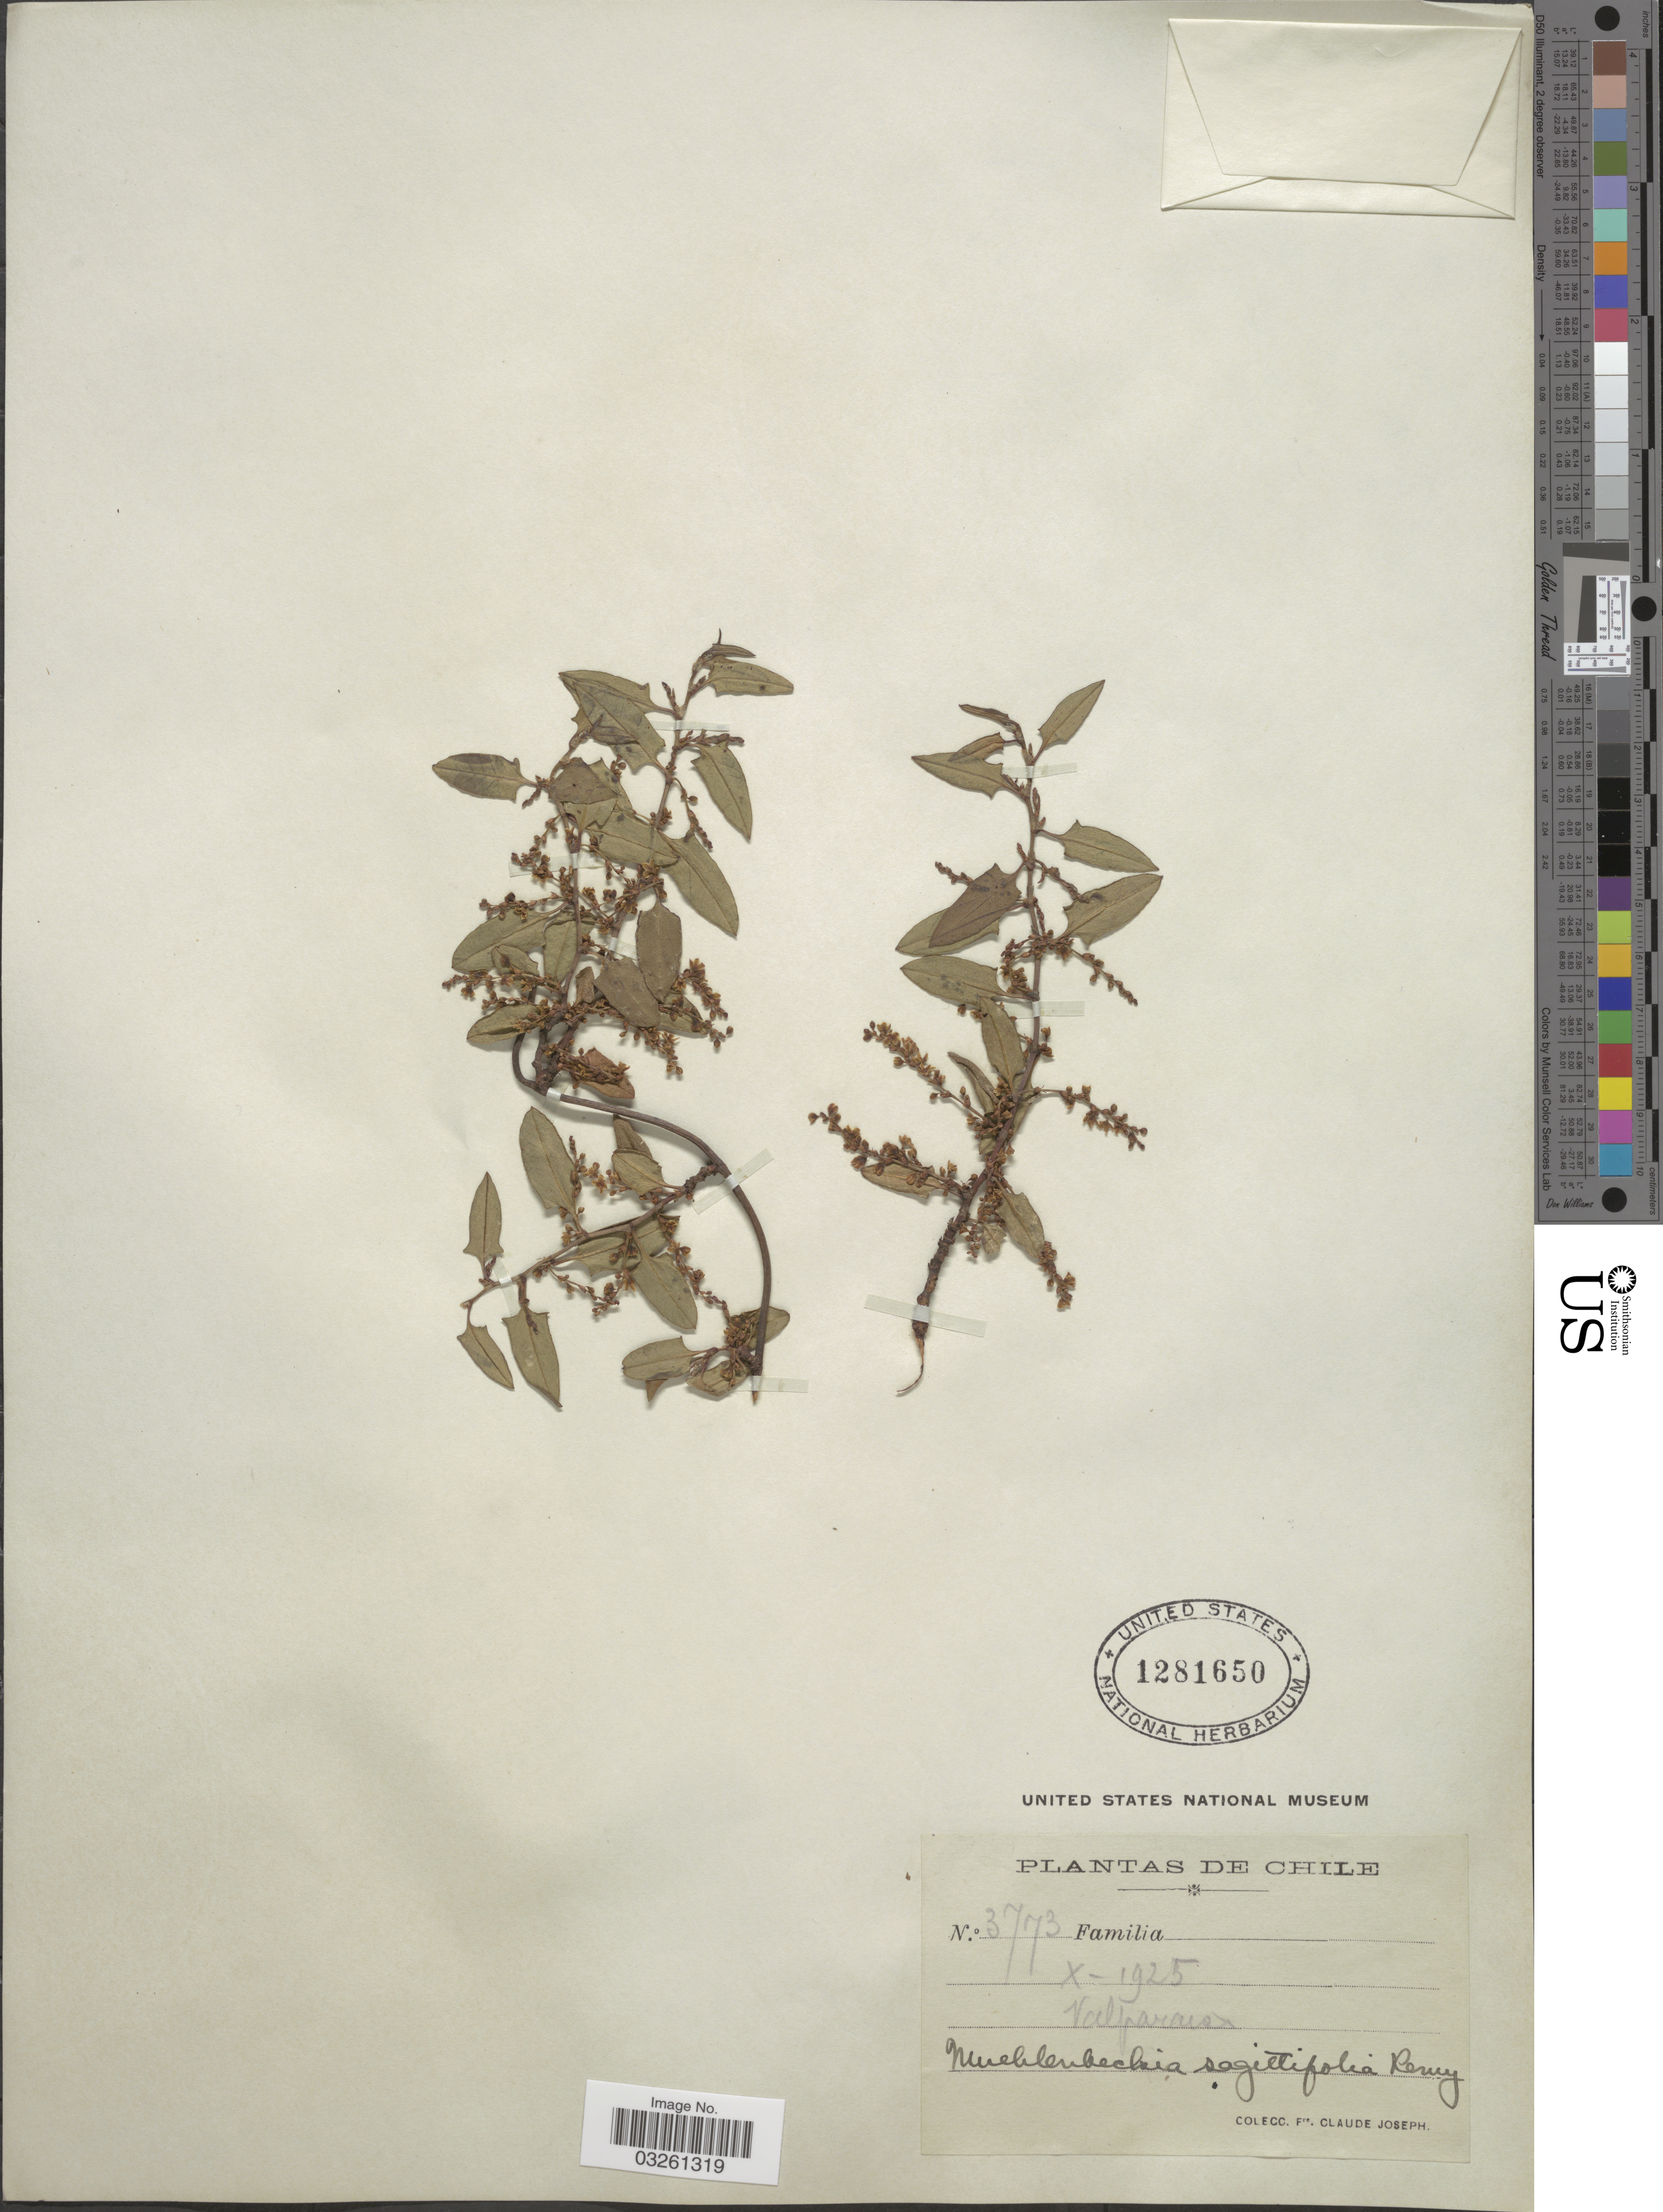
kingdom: Plantae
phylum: Tracheophyta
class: Magnoliopsida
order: Caryophyllales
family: Polygonaceae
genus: Muehlenbeckia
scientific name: Muehlenbeckia hastulata var. hastulata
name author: (Sm.) I.M. Johnst.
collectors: Bro. Claude-Joseph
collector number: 3773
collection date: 1925-10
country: Chile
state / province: Valparaíso (V)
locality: Valparaiso.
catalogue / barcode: US 1281650